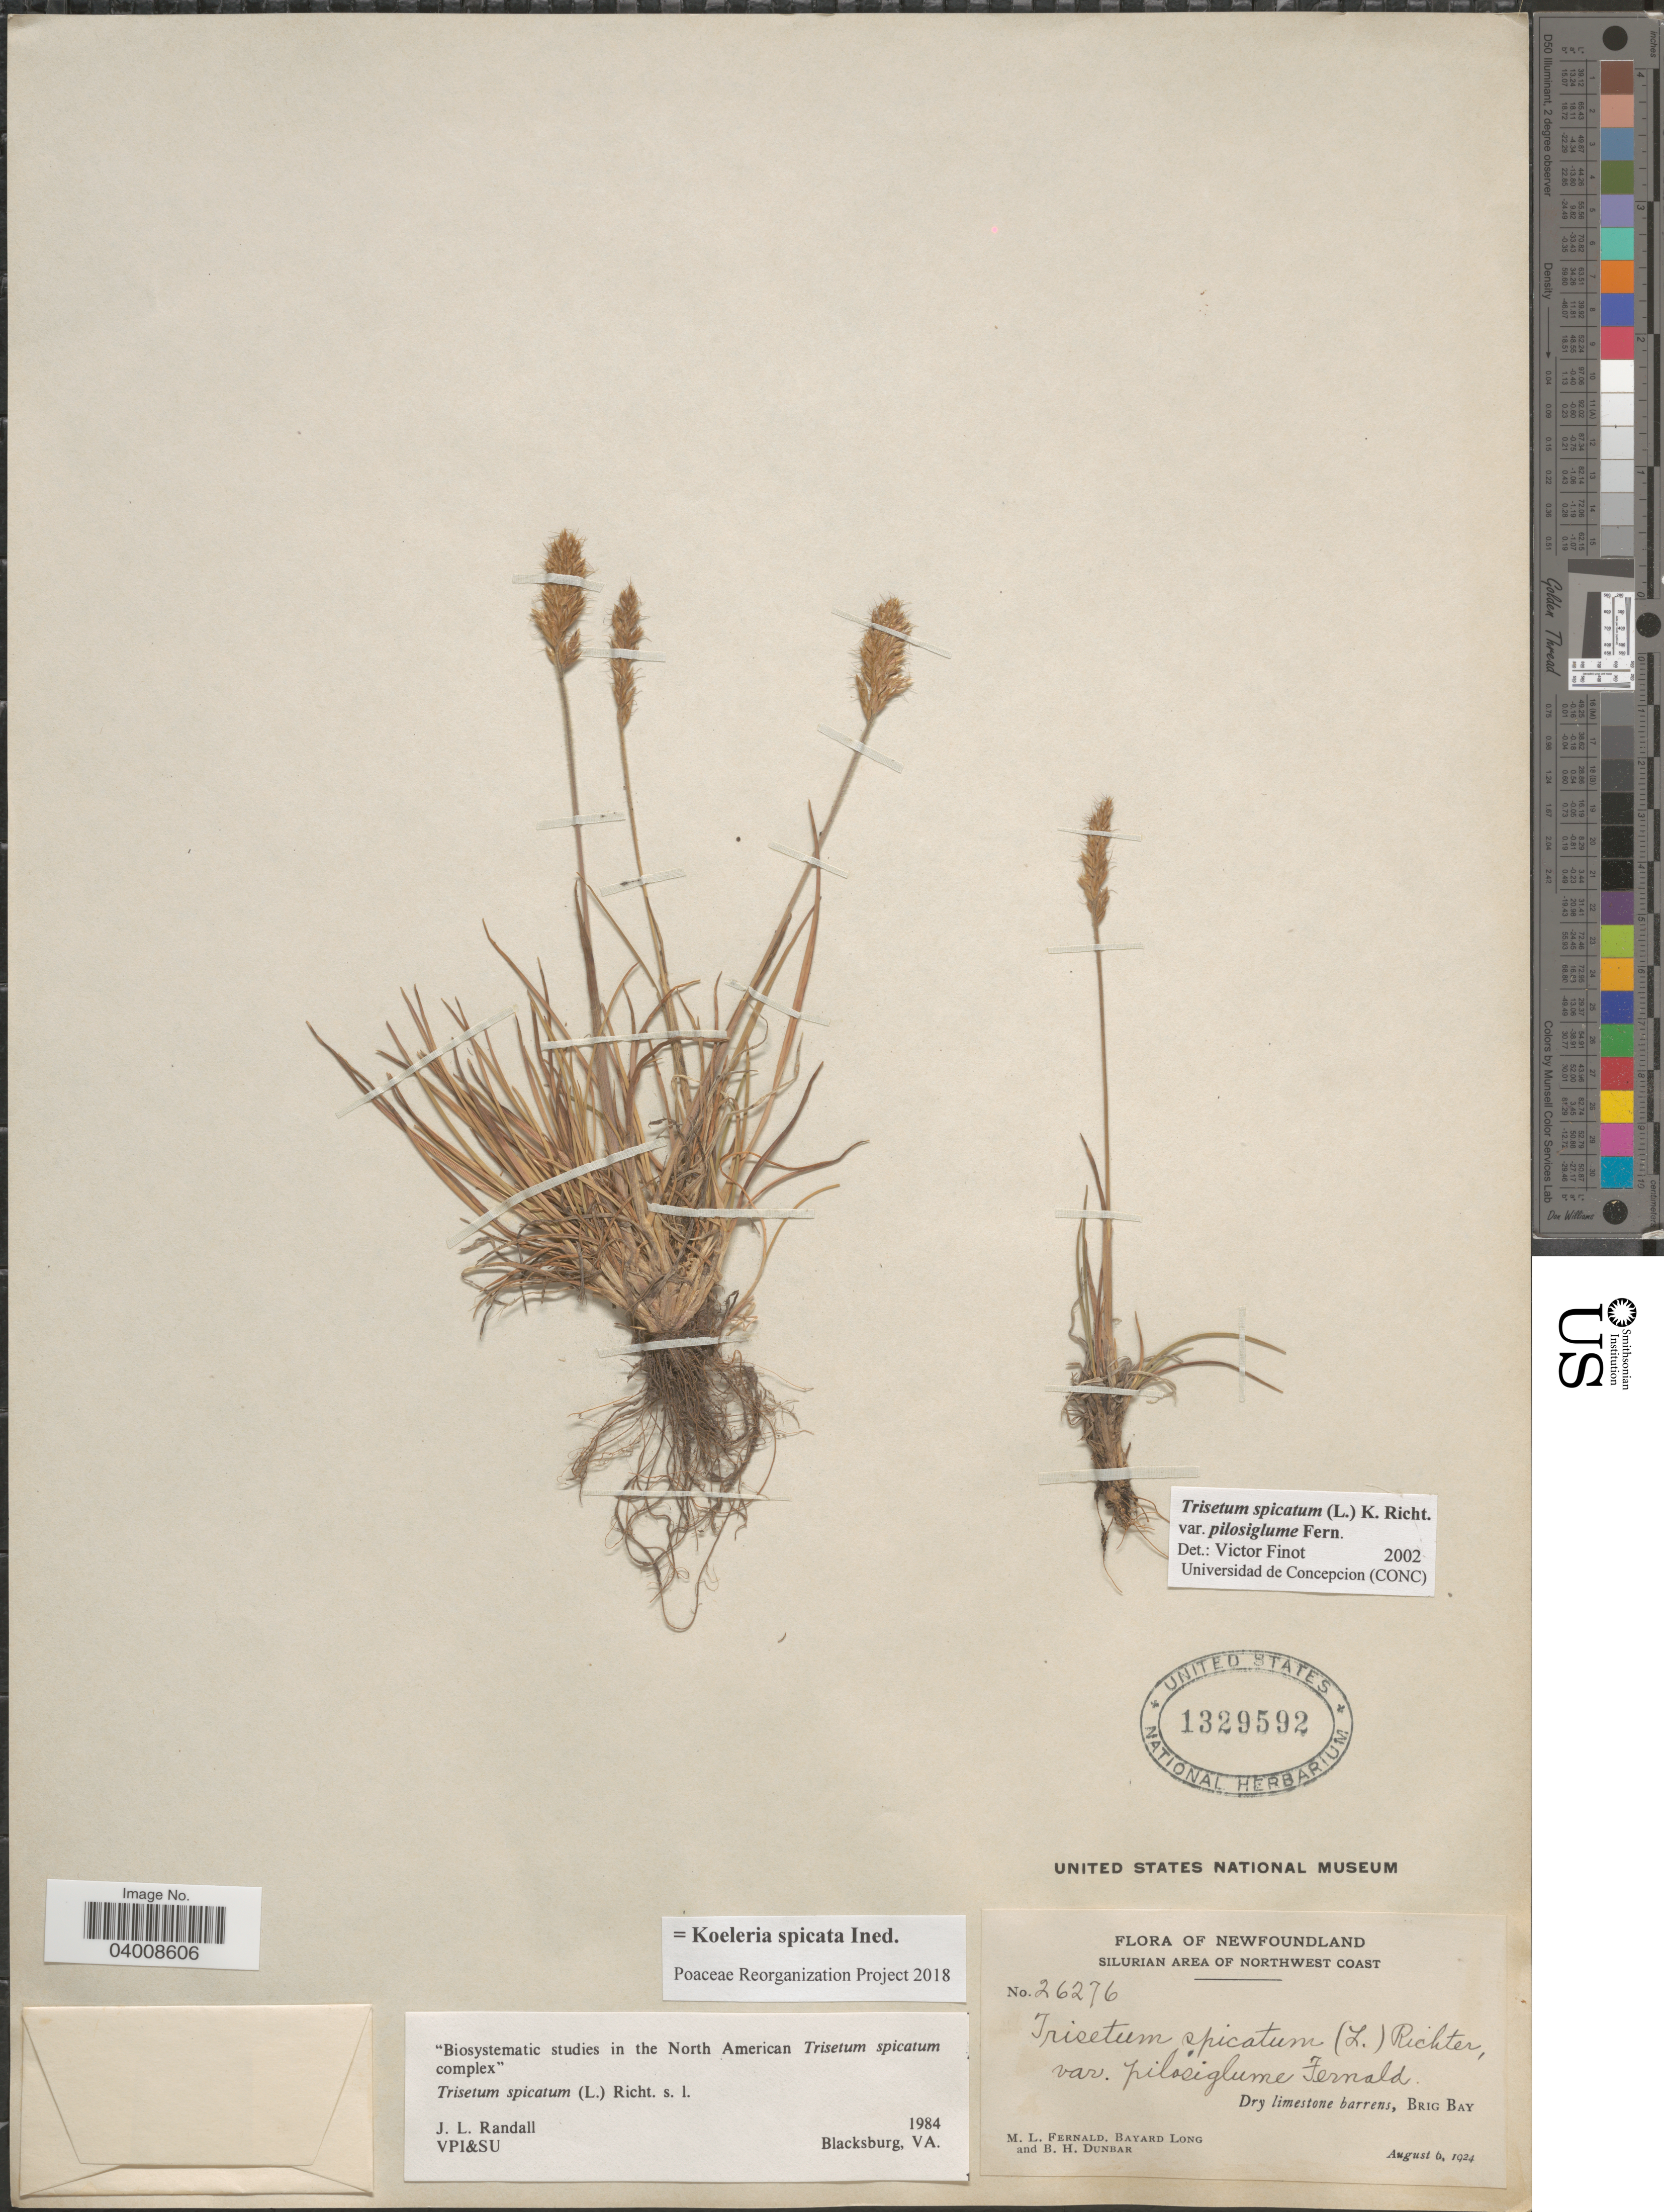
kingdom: Plantae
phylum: Tracheophyta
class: Liliopsida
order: Poales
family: Poaceae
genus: Koeleria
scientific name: Koeleria spicata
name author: (L.) Barberá et al.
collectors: M. L. Fernald, B. Long & B. Dunbar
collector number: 26276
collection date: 1924-08-06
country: Canada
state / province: Newfoundland and Labrador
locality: Silurian Area of Northwest Coast. Dry limestone barrens, Brig Bay.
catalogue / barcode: US 1329592